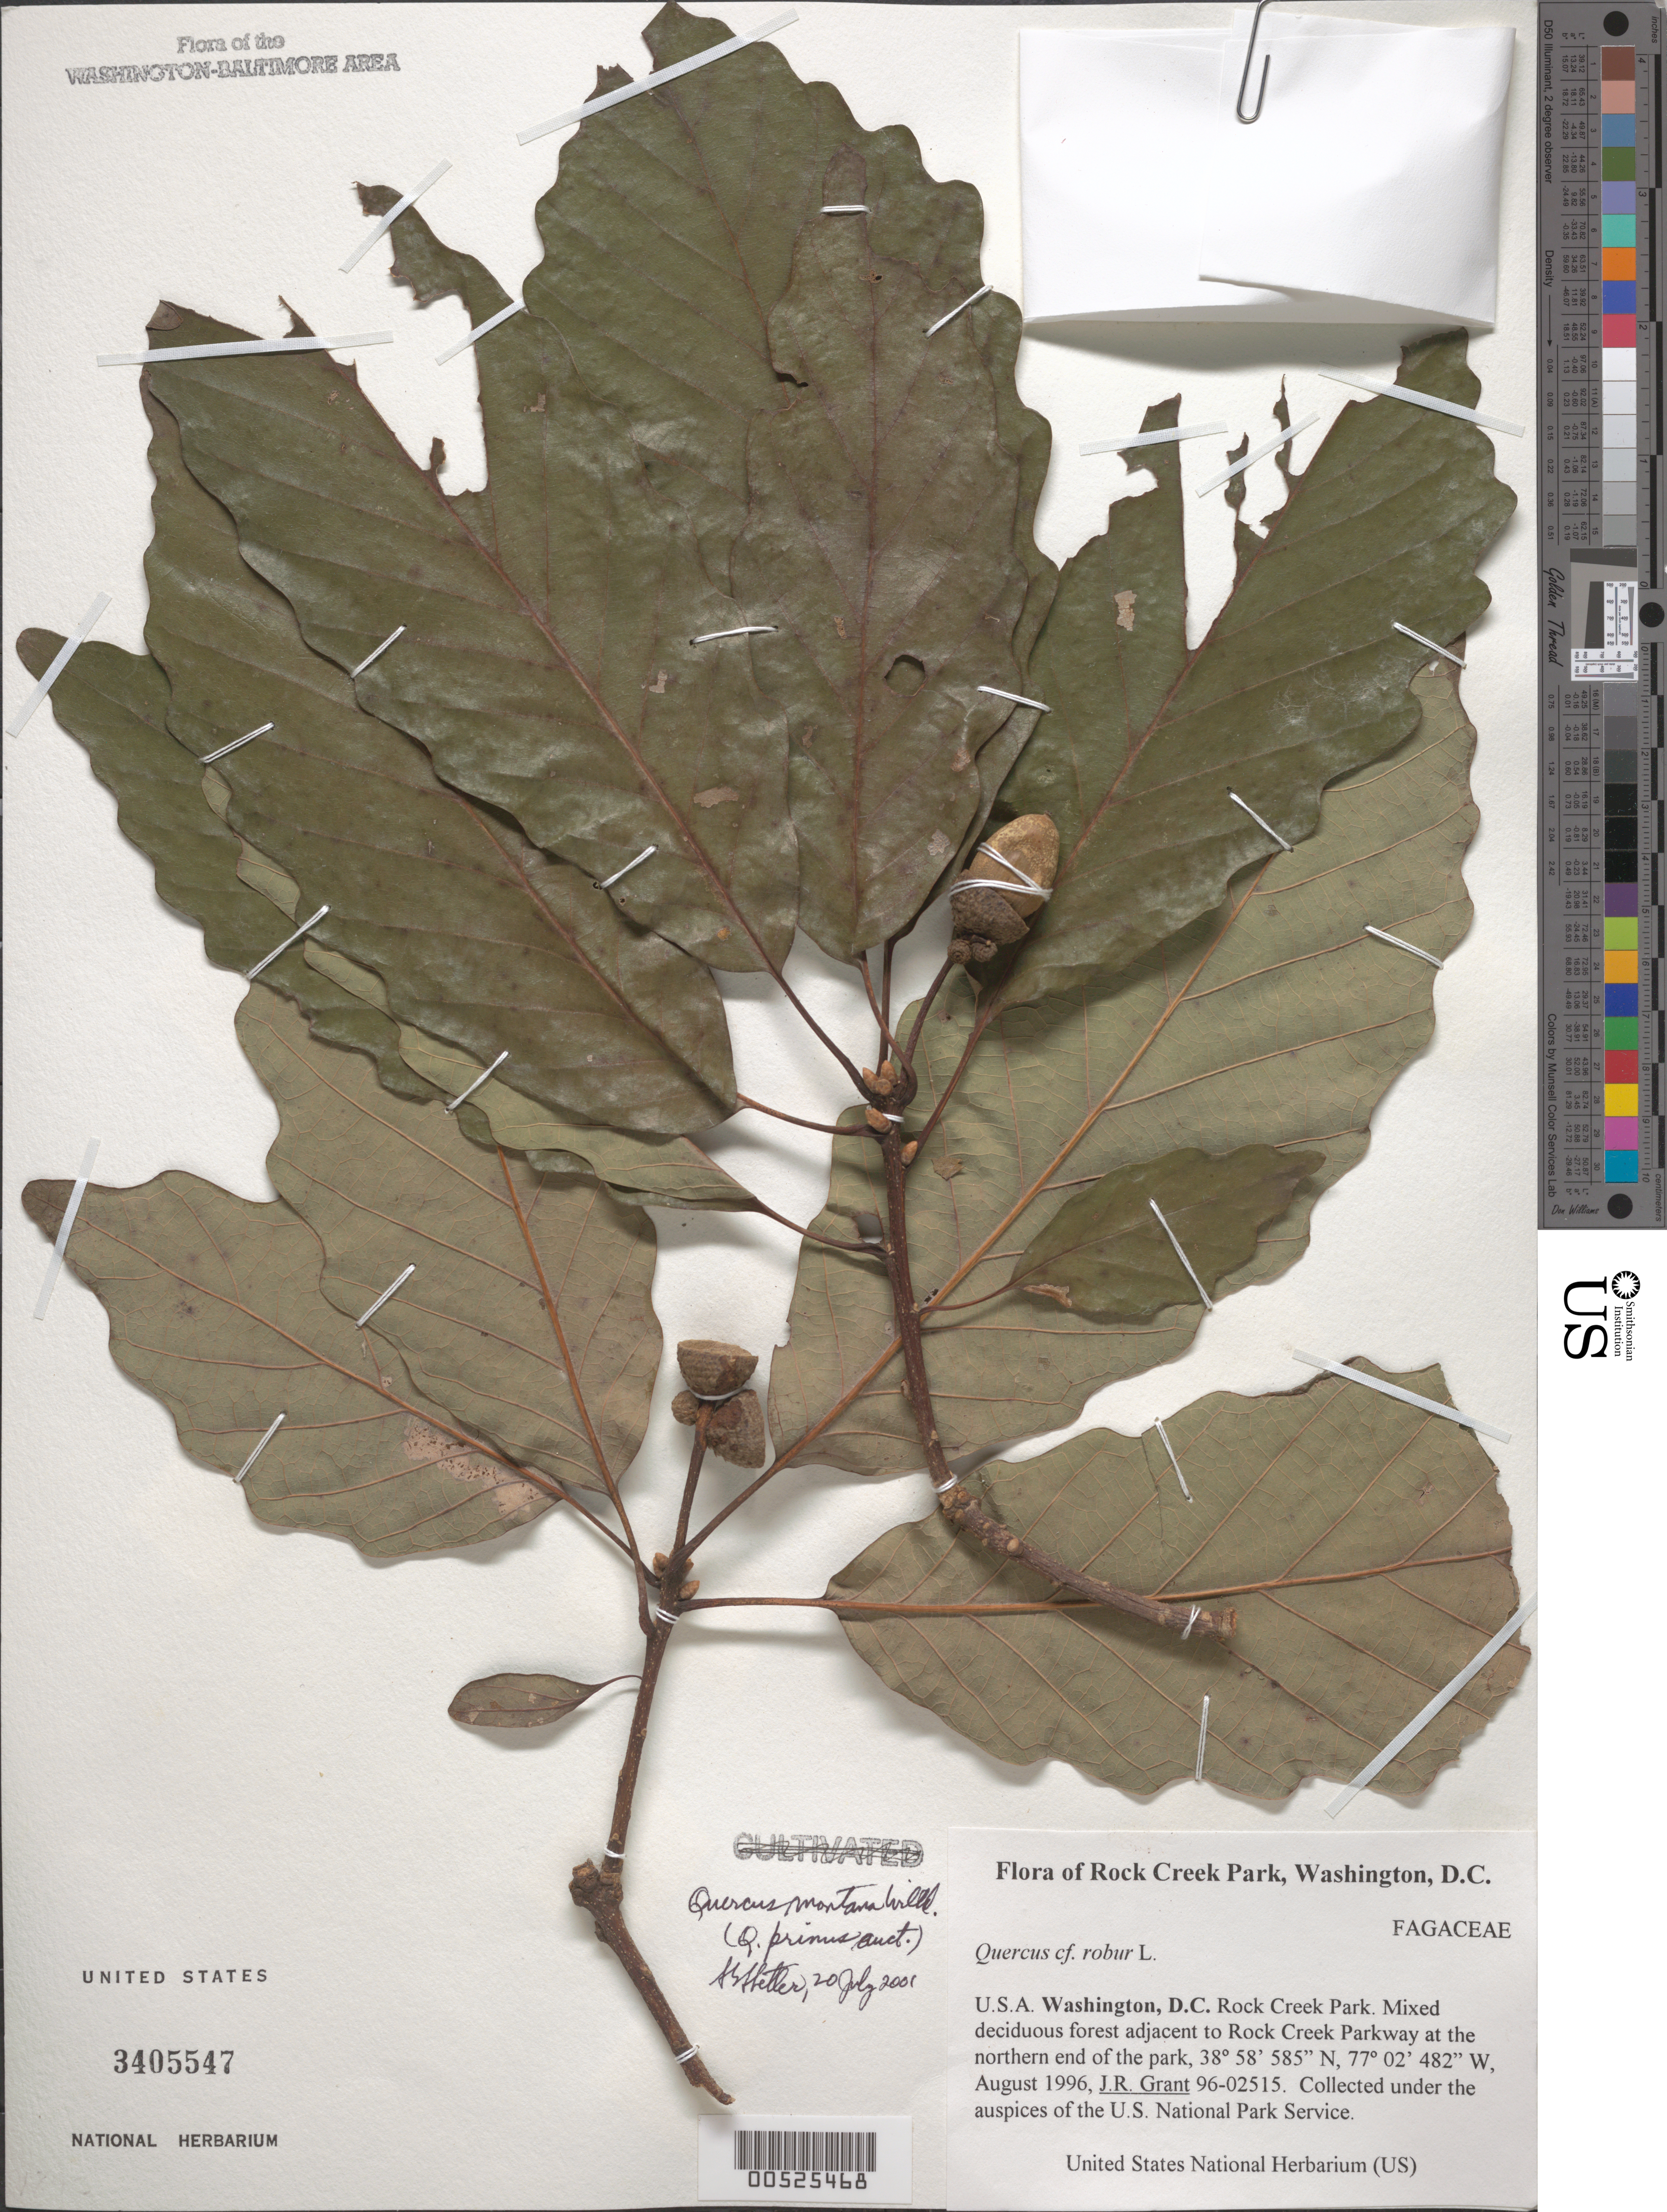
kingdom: Plantae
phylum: Tracheophyta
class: Magnoliopsida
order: Fagales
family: Fagaceae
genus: Quercus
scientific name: Quercus montana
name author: Willd.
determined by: Shetler, Stanwyn G., (US), NMNH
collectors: J. R. Grant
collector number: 96-02515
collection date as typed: Aug 1996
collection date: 1996-08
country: United States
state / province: District of Columbia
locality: Rock Creek Park. Adjacent to the Rock Creek Parkway at the northern end of the park.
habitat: Mixed deciduous forest.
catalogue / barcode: US 3405547